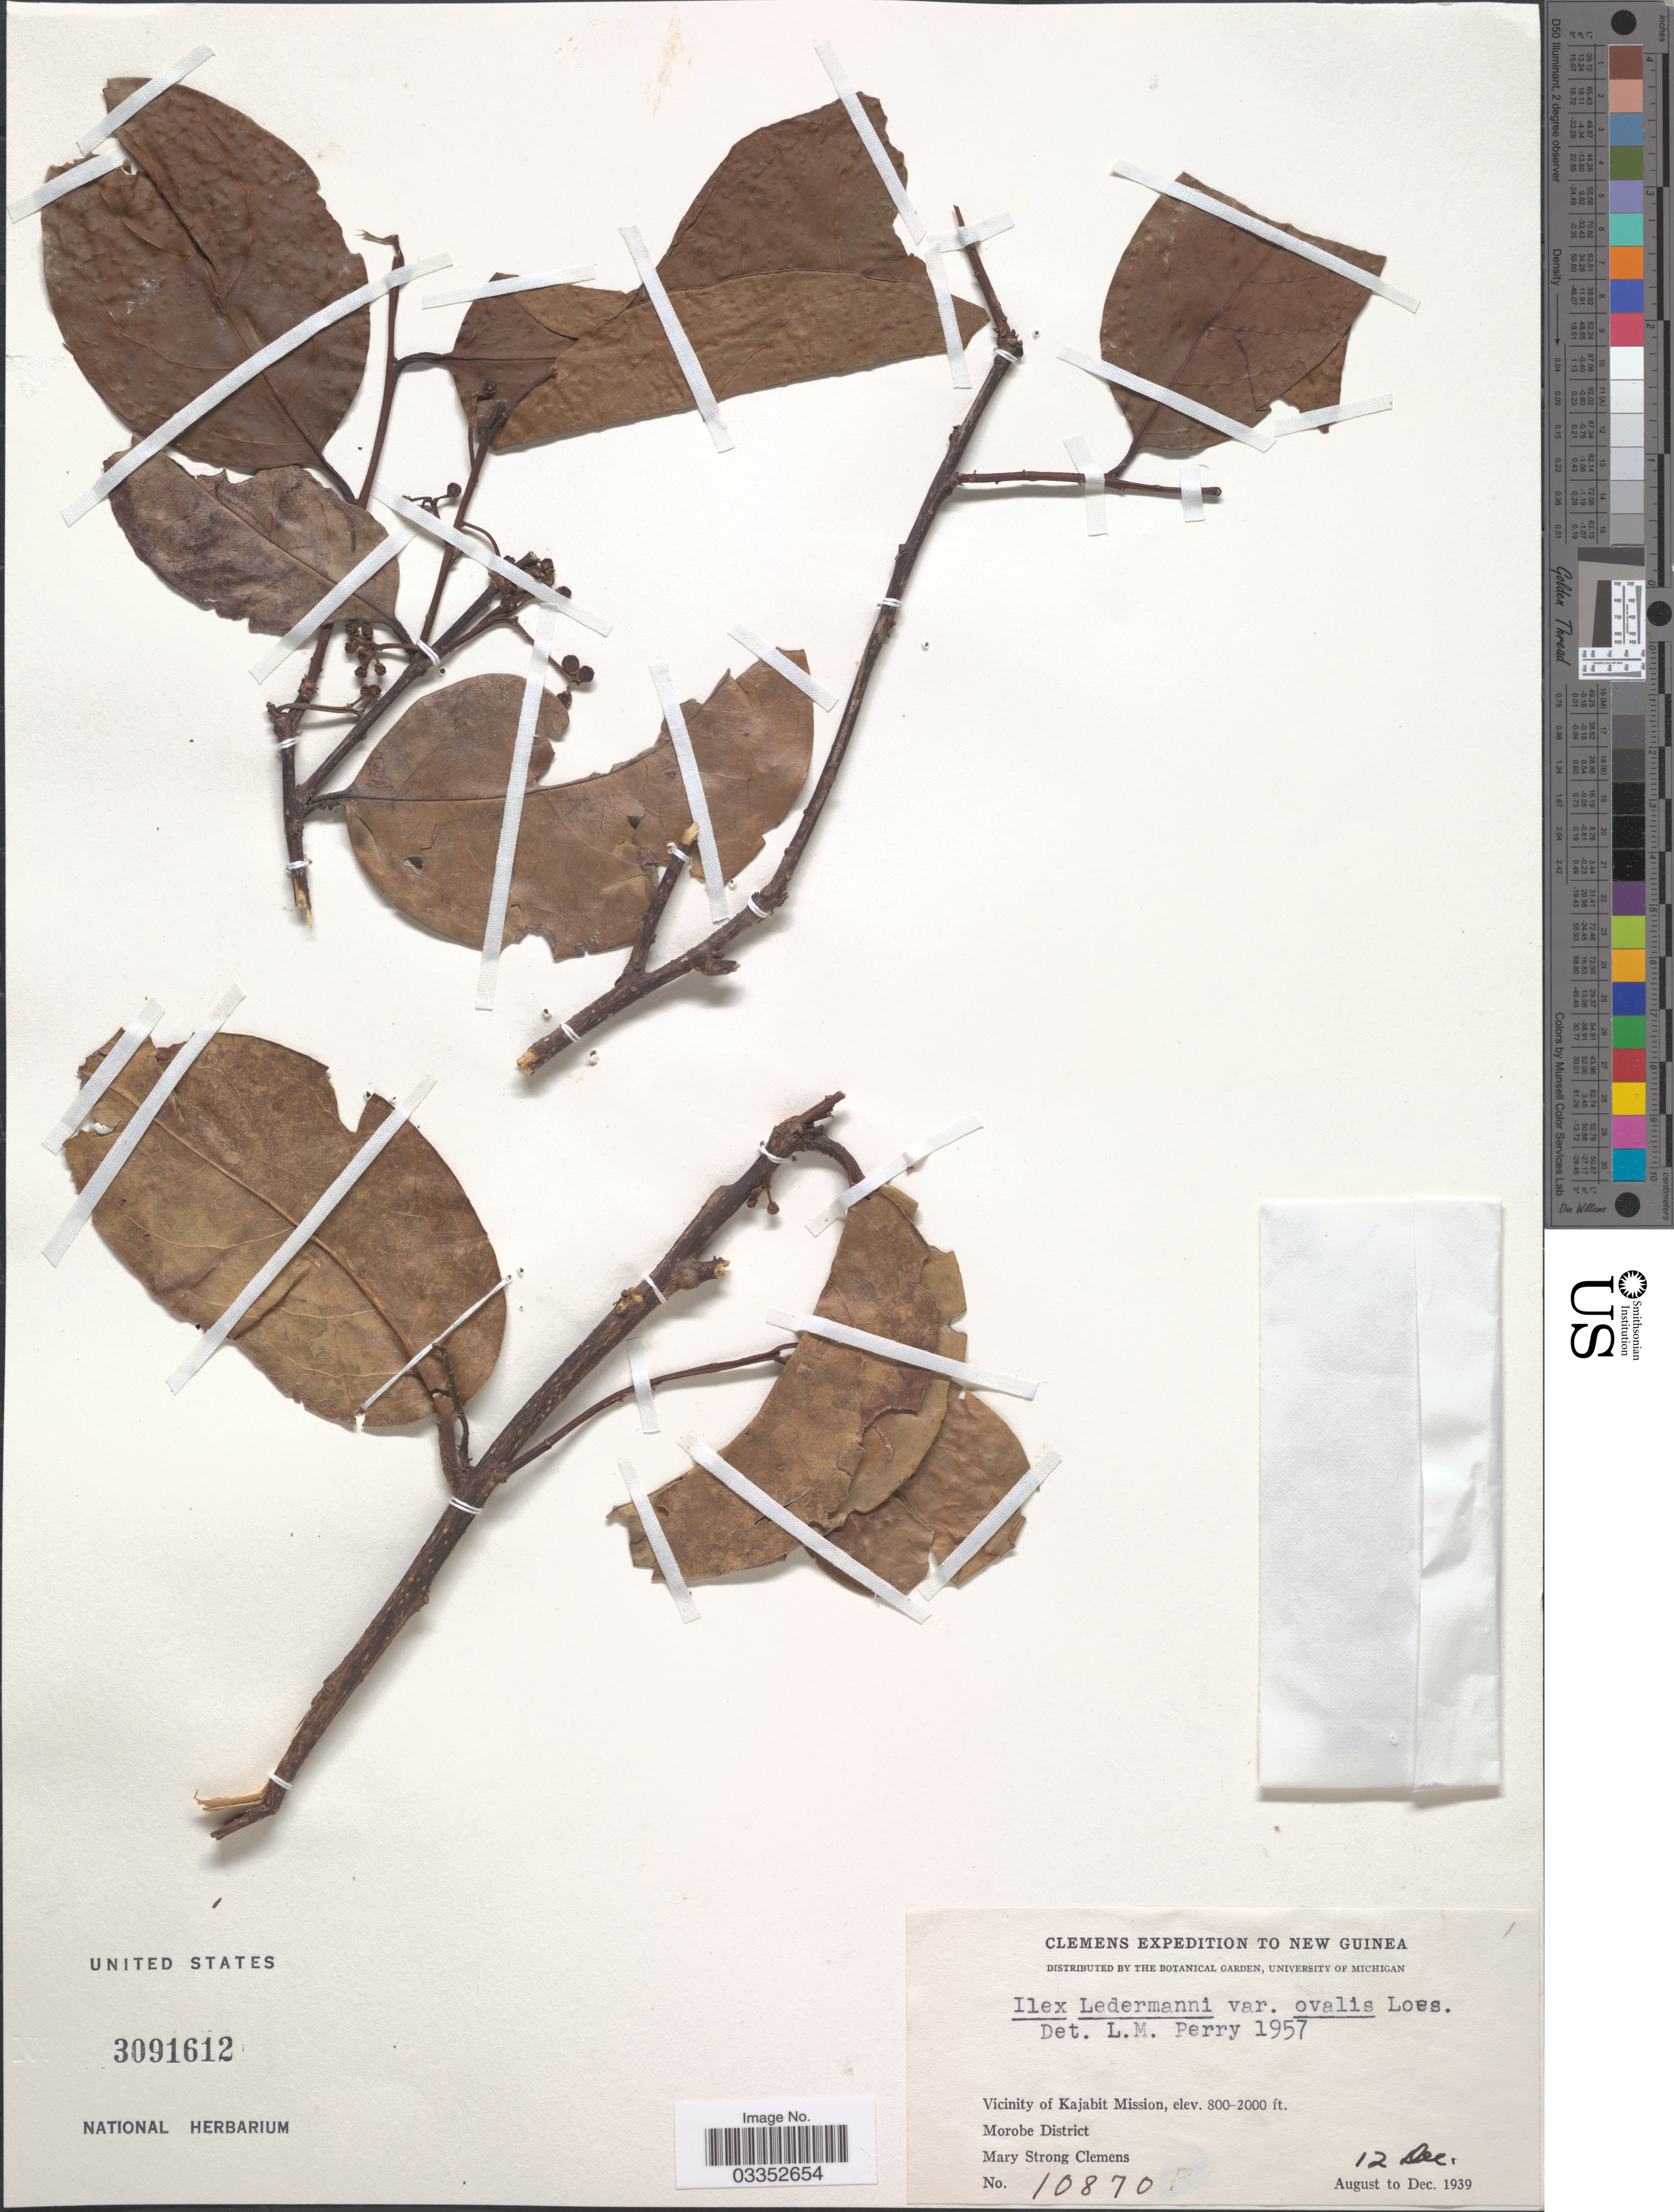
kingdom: Plantae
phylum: Tracheophyta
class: Magnoliopsida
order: Aquifoliales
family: Aquifoliaceae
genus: Ilex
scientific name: Ilex ledermannii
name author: Loes.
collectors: M. S. Clemens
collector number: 10870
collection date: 1939-12-12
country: Papua New Guinea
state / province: Morobe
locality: New Guinea. Vicinity of Kajabit Mission. Morobe District.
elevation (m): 244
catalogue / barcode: US 3091612